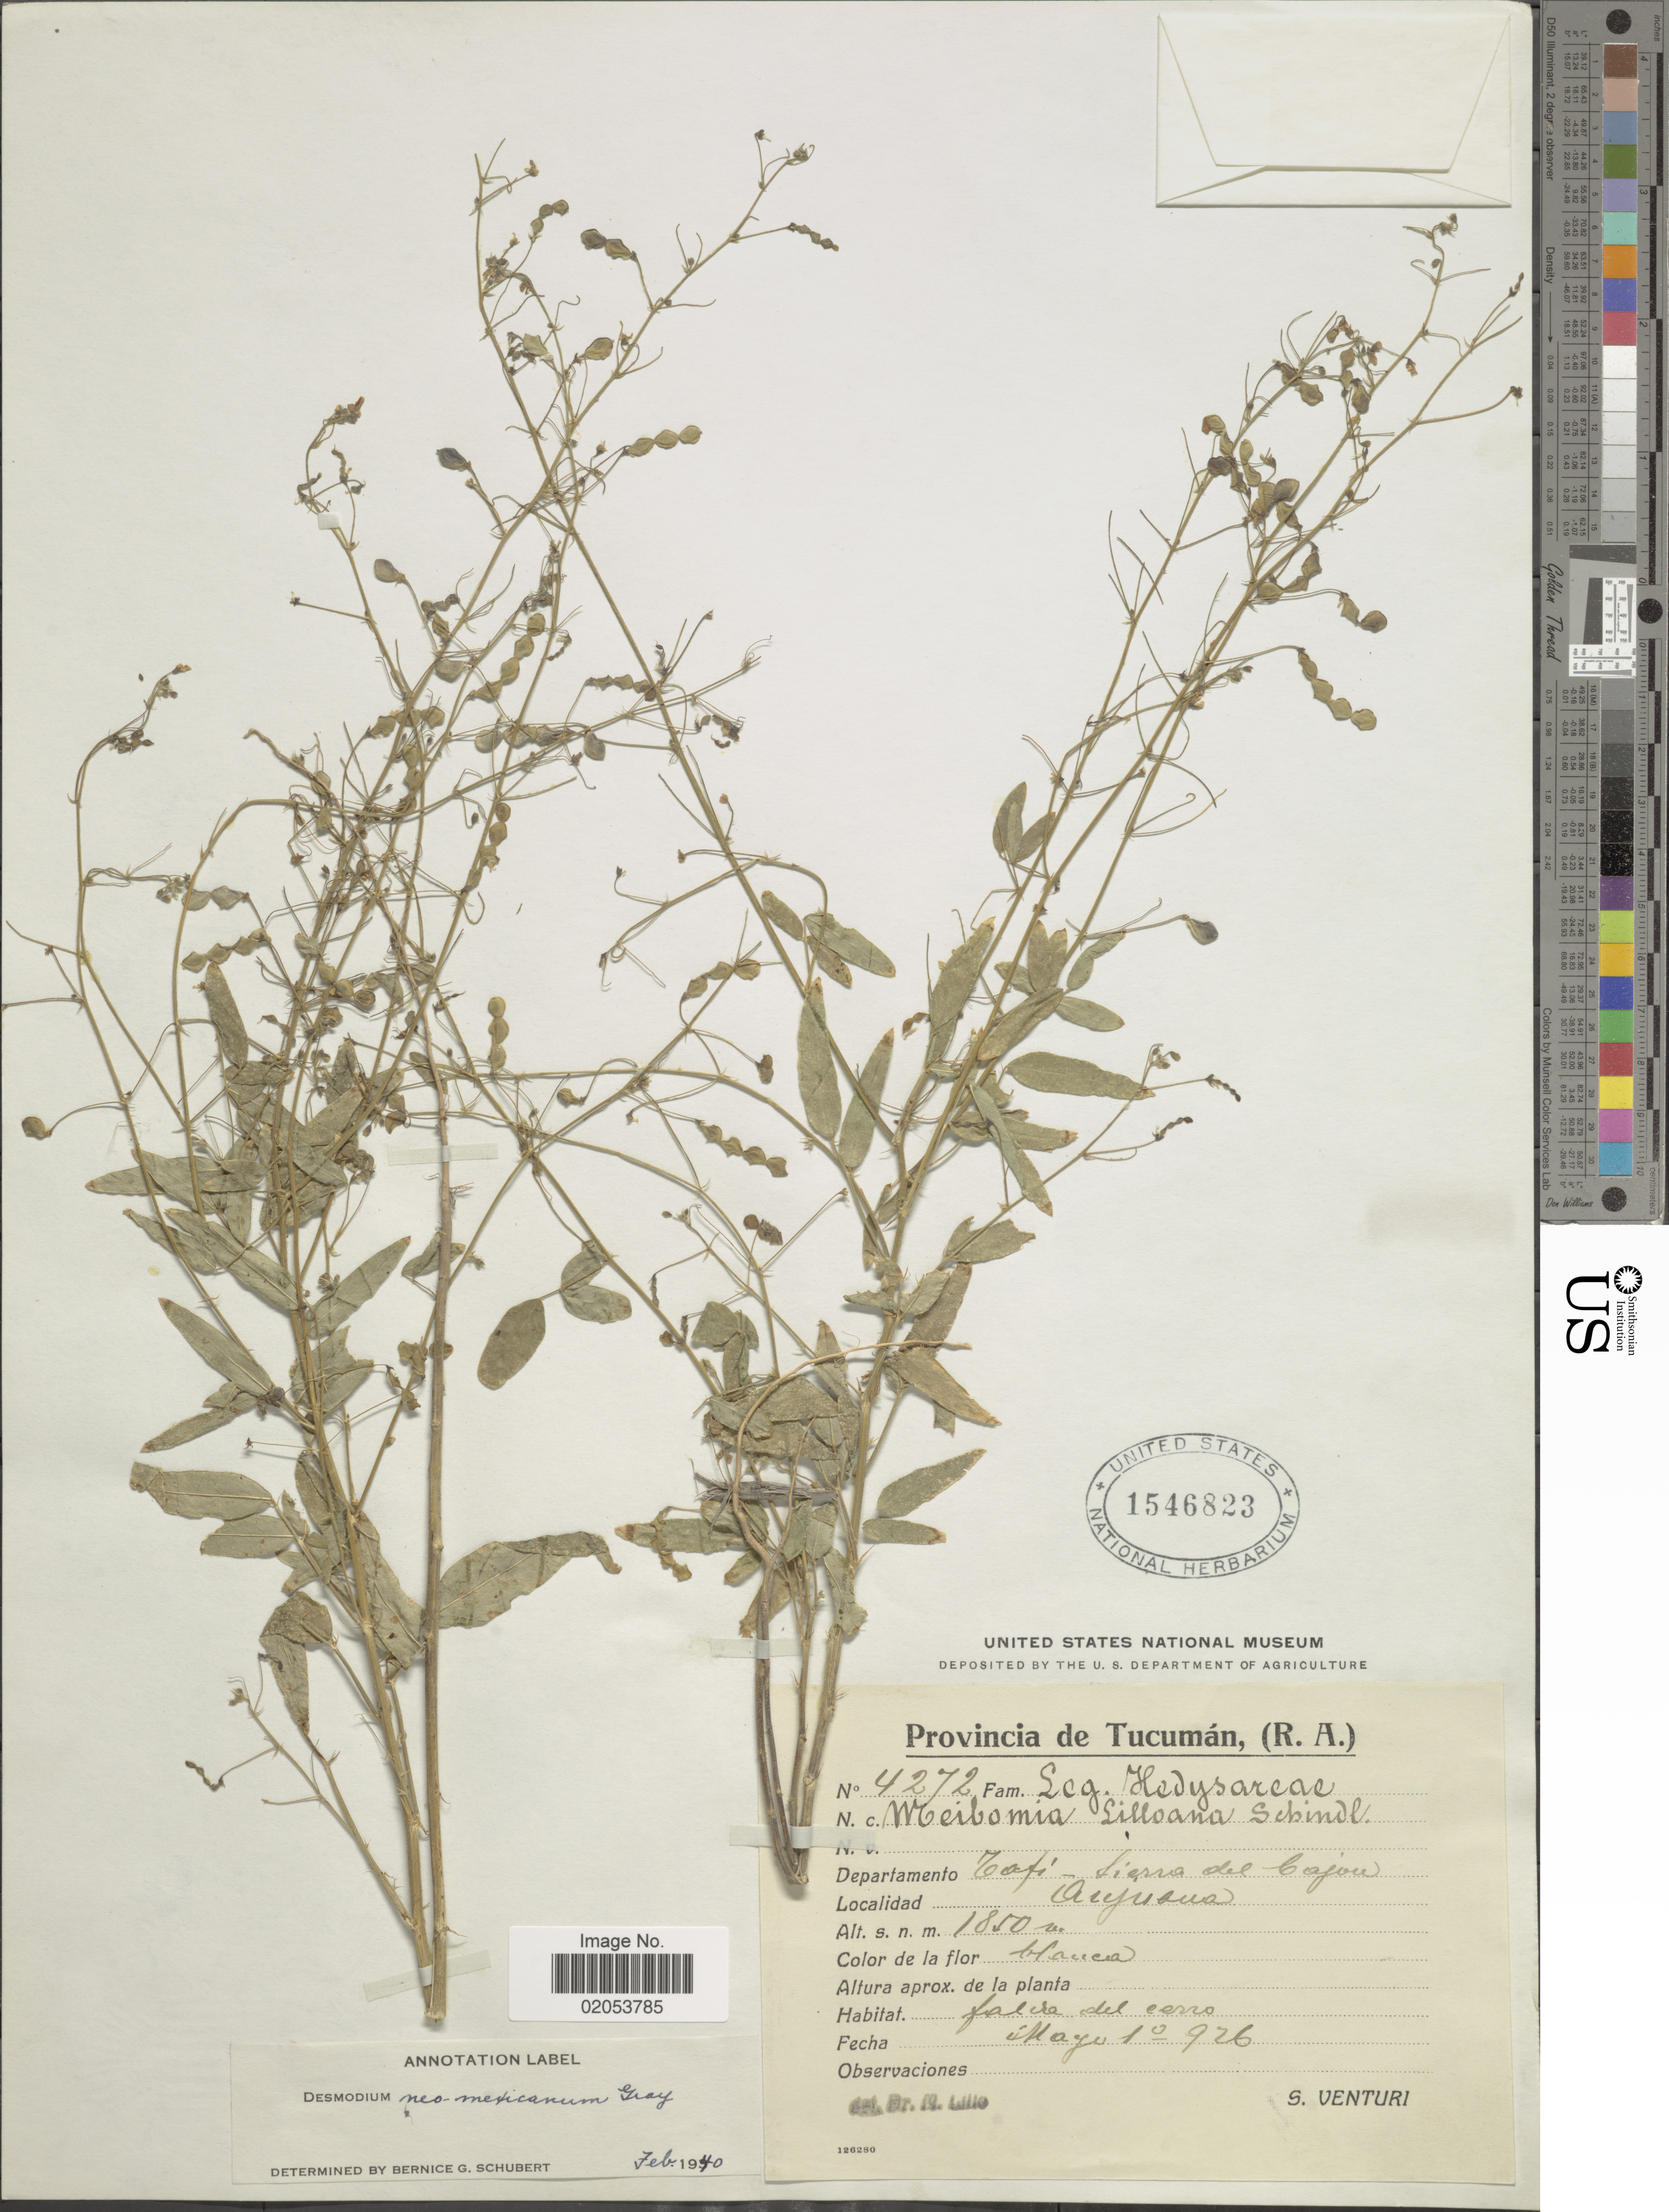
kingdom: Plantae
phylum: Tracheophyta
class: Magnoliopsida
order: Fabales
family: Fabaceae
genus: Desmodium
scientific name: Desmodium neomexicanum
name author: A. Gray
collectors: S. Venturi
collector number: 4272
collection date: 1926-05-10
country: Argentina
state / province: Tucuman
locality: Provincia de Tucuman, (R. A.). Departamanto: Tafi - Sierra del Cajon.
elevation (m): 1850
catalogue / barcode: US 1546823